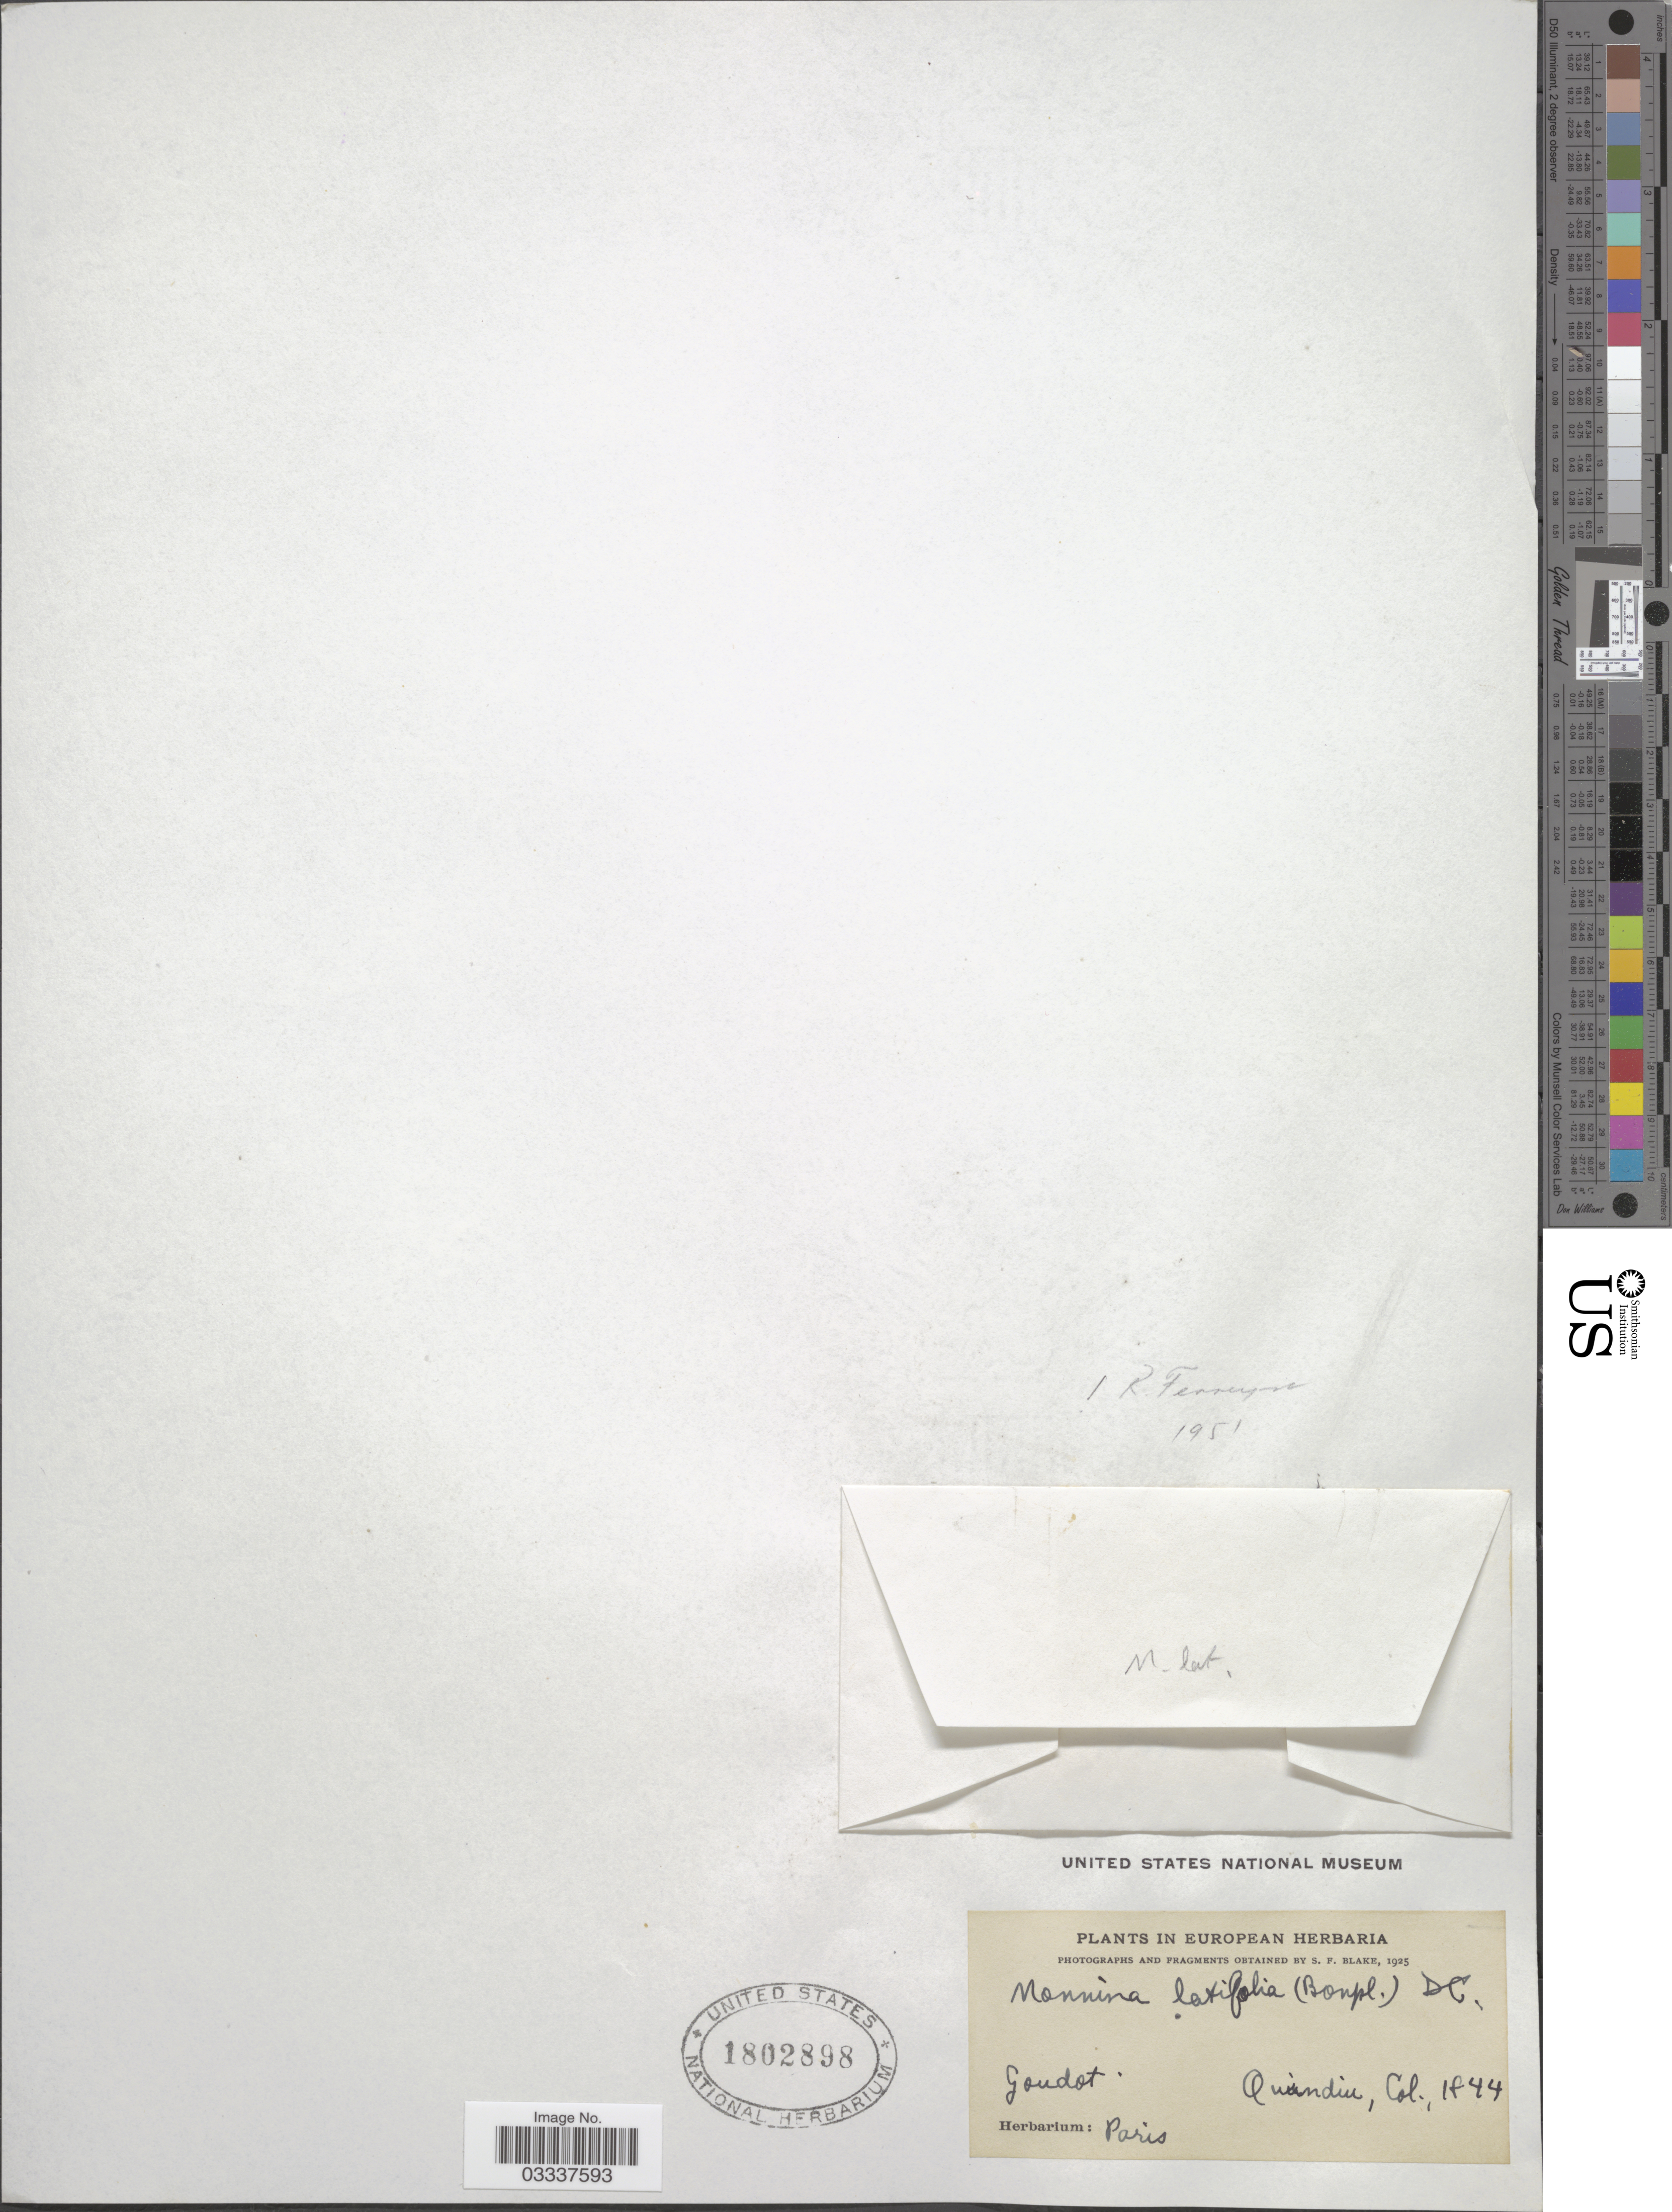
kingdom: Plantae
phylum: Tracheophyta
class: Magnoliopsida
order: Fabales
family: Polygalaceae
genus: Monnina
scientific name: Monnina latifolia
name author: (Bonpl.) DC.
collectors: -. Goudot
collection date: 1844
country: Colombia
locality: Quindiu.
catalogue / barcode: US 1802898